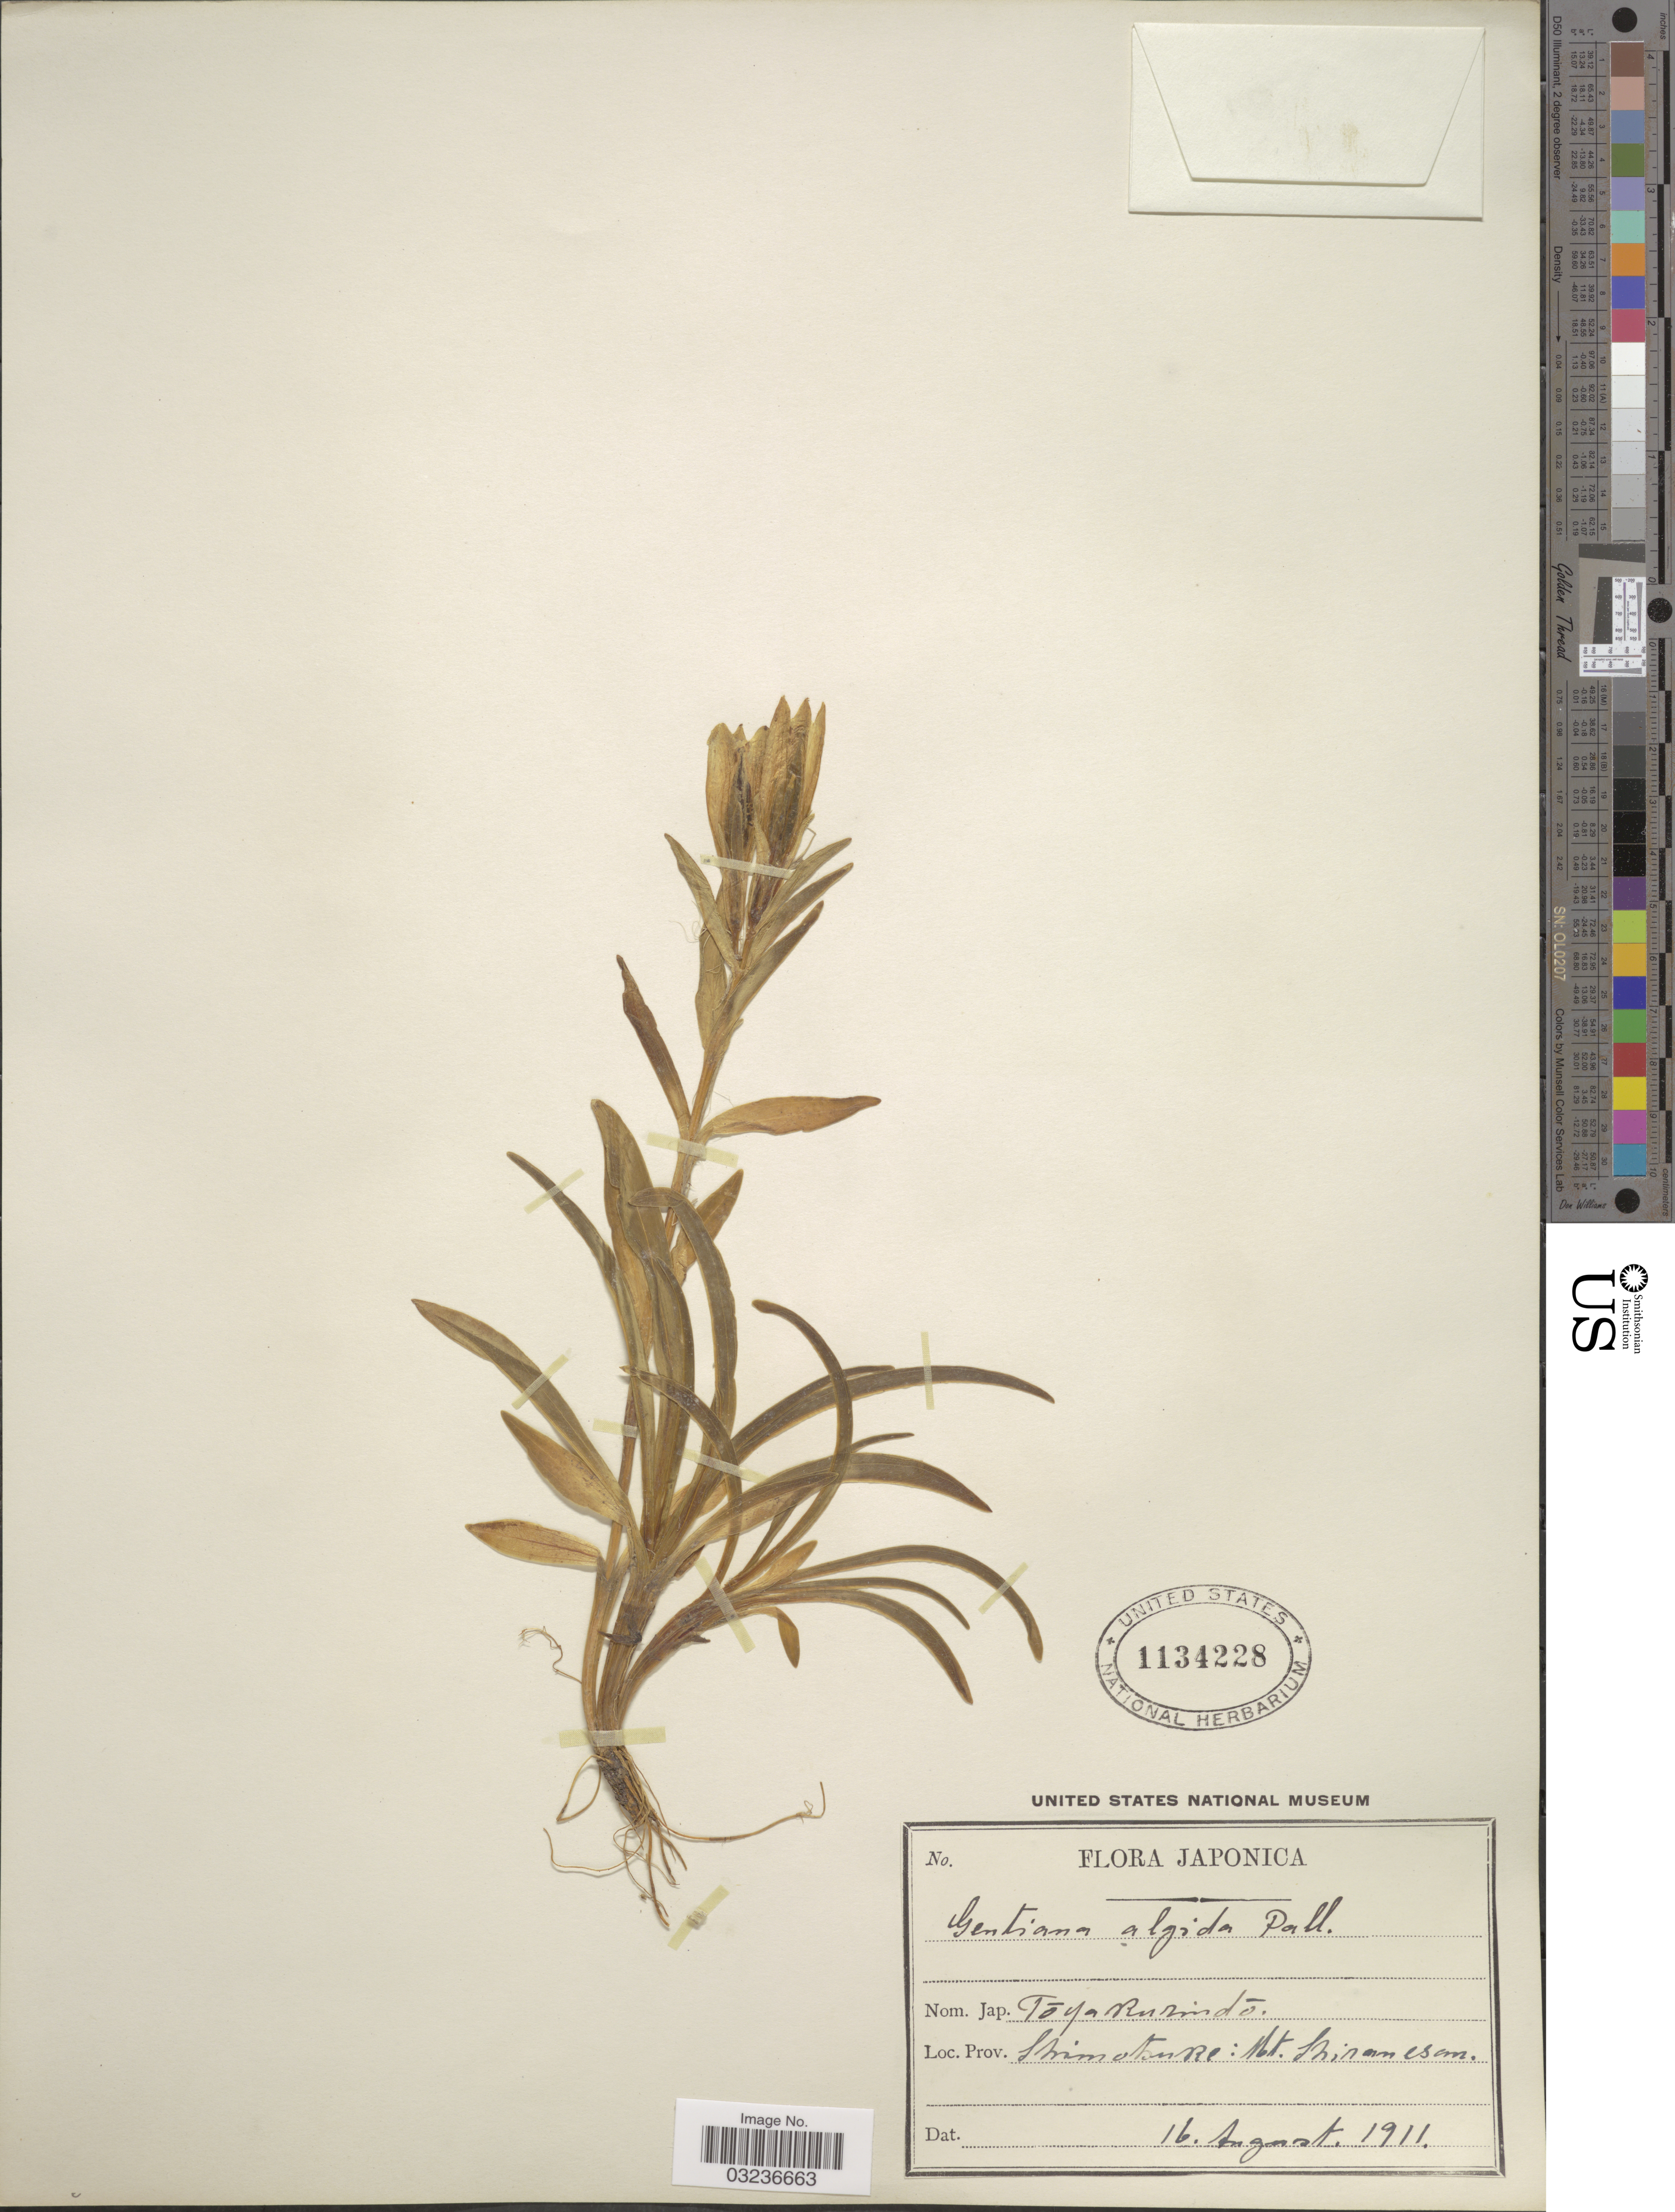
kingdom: Plantae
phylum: Tracheophyta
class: Magnoliopsida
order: Gentianales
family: Gentianaceae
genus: Gentiana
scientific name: Gentiana frigida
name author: Haenke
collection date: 1911-08-16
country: Japan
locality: Prov. Shimotsuke: Mt. Shinanesan.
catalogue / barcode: US 1134228